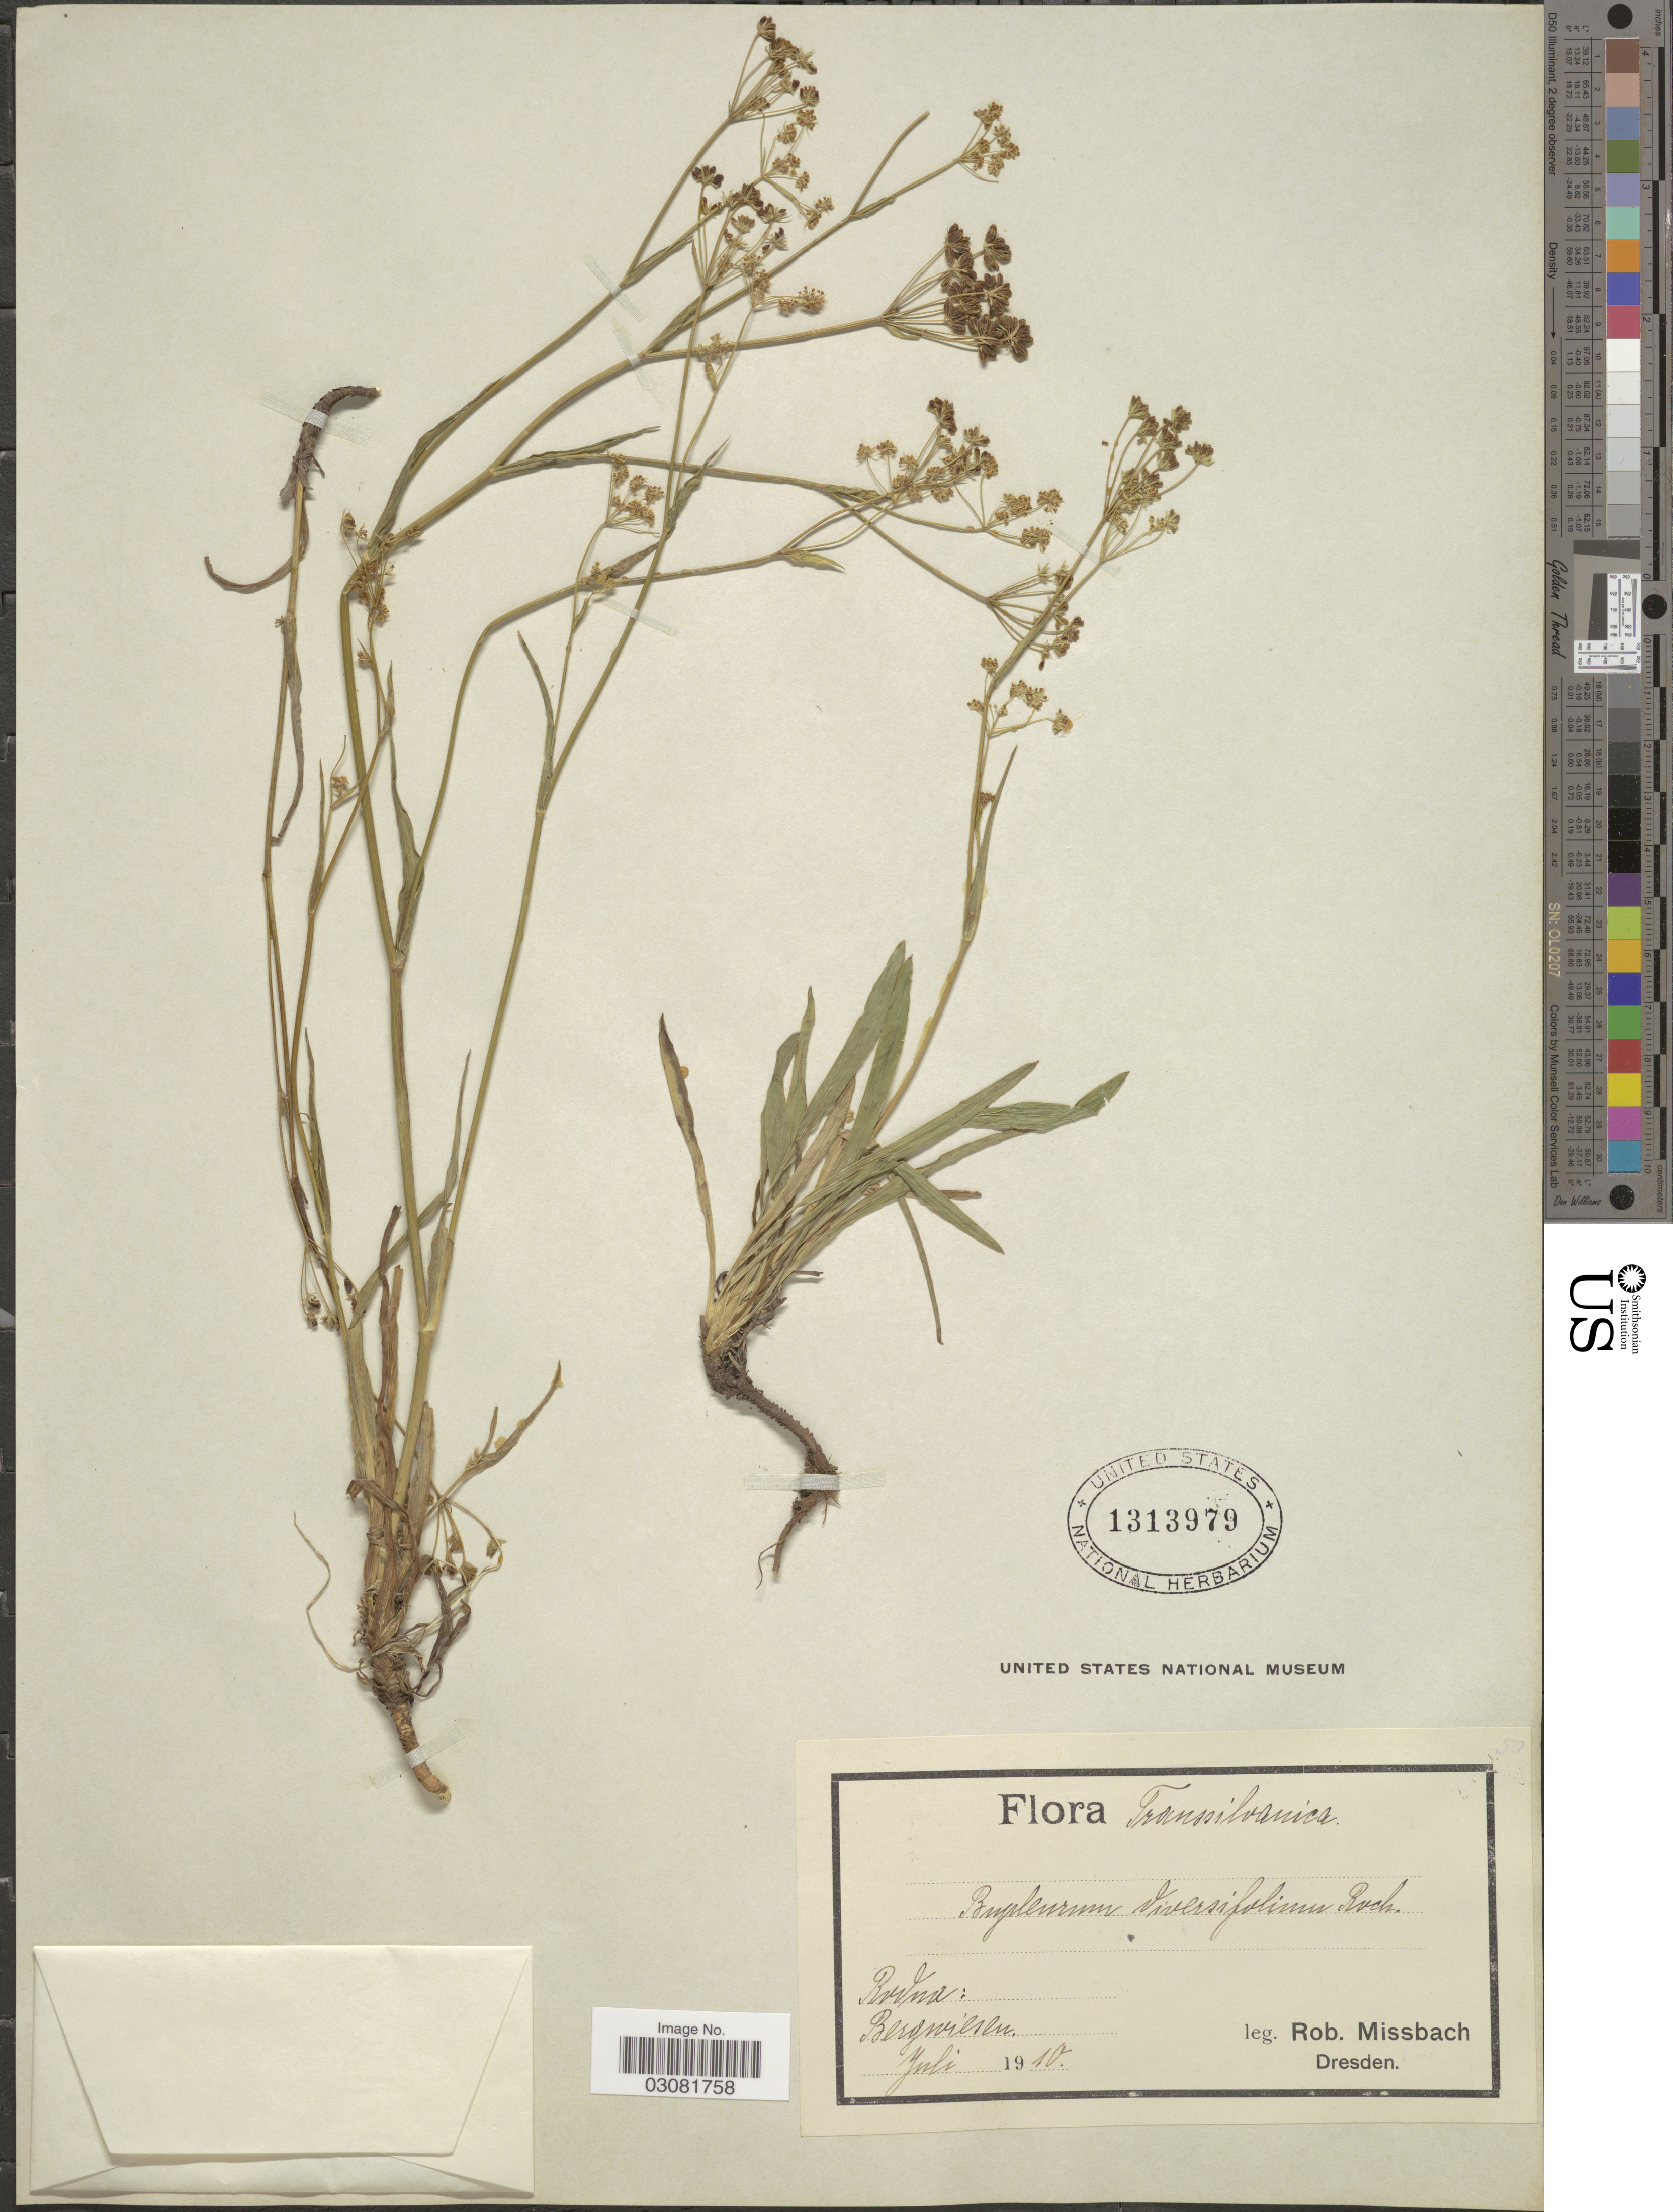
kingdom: Plantae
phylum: Tracheophyta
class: Magnoliopsida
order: Apiales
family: Apiaceae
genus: Bupleurum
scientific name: Bupleurum diversifolium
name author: Rochel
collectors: R. Missbach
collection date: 1910-07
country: Romania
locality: Transsilvanica, Rudna: Bergwiesen.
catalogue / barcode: US 1313979